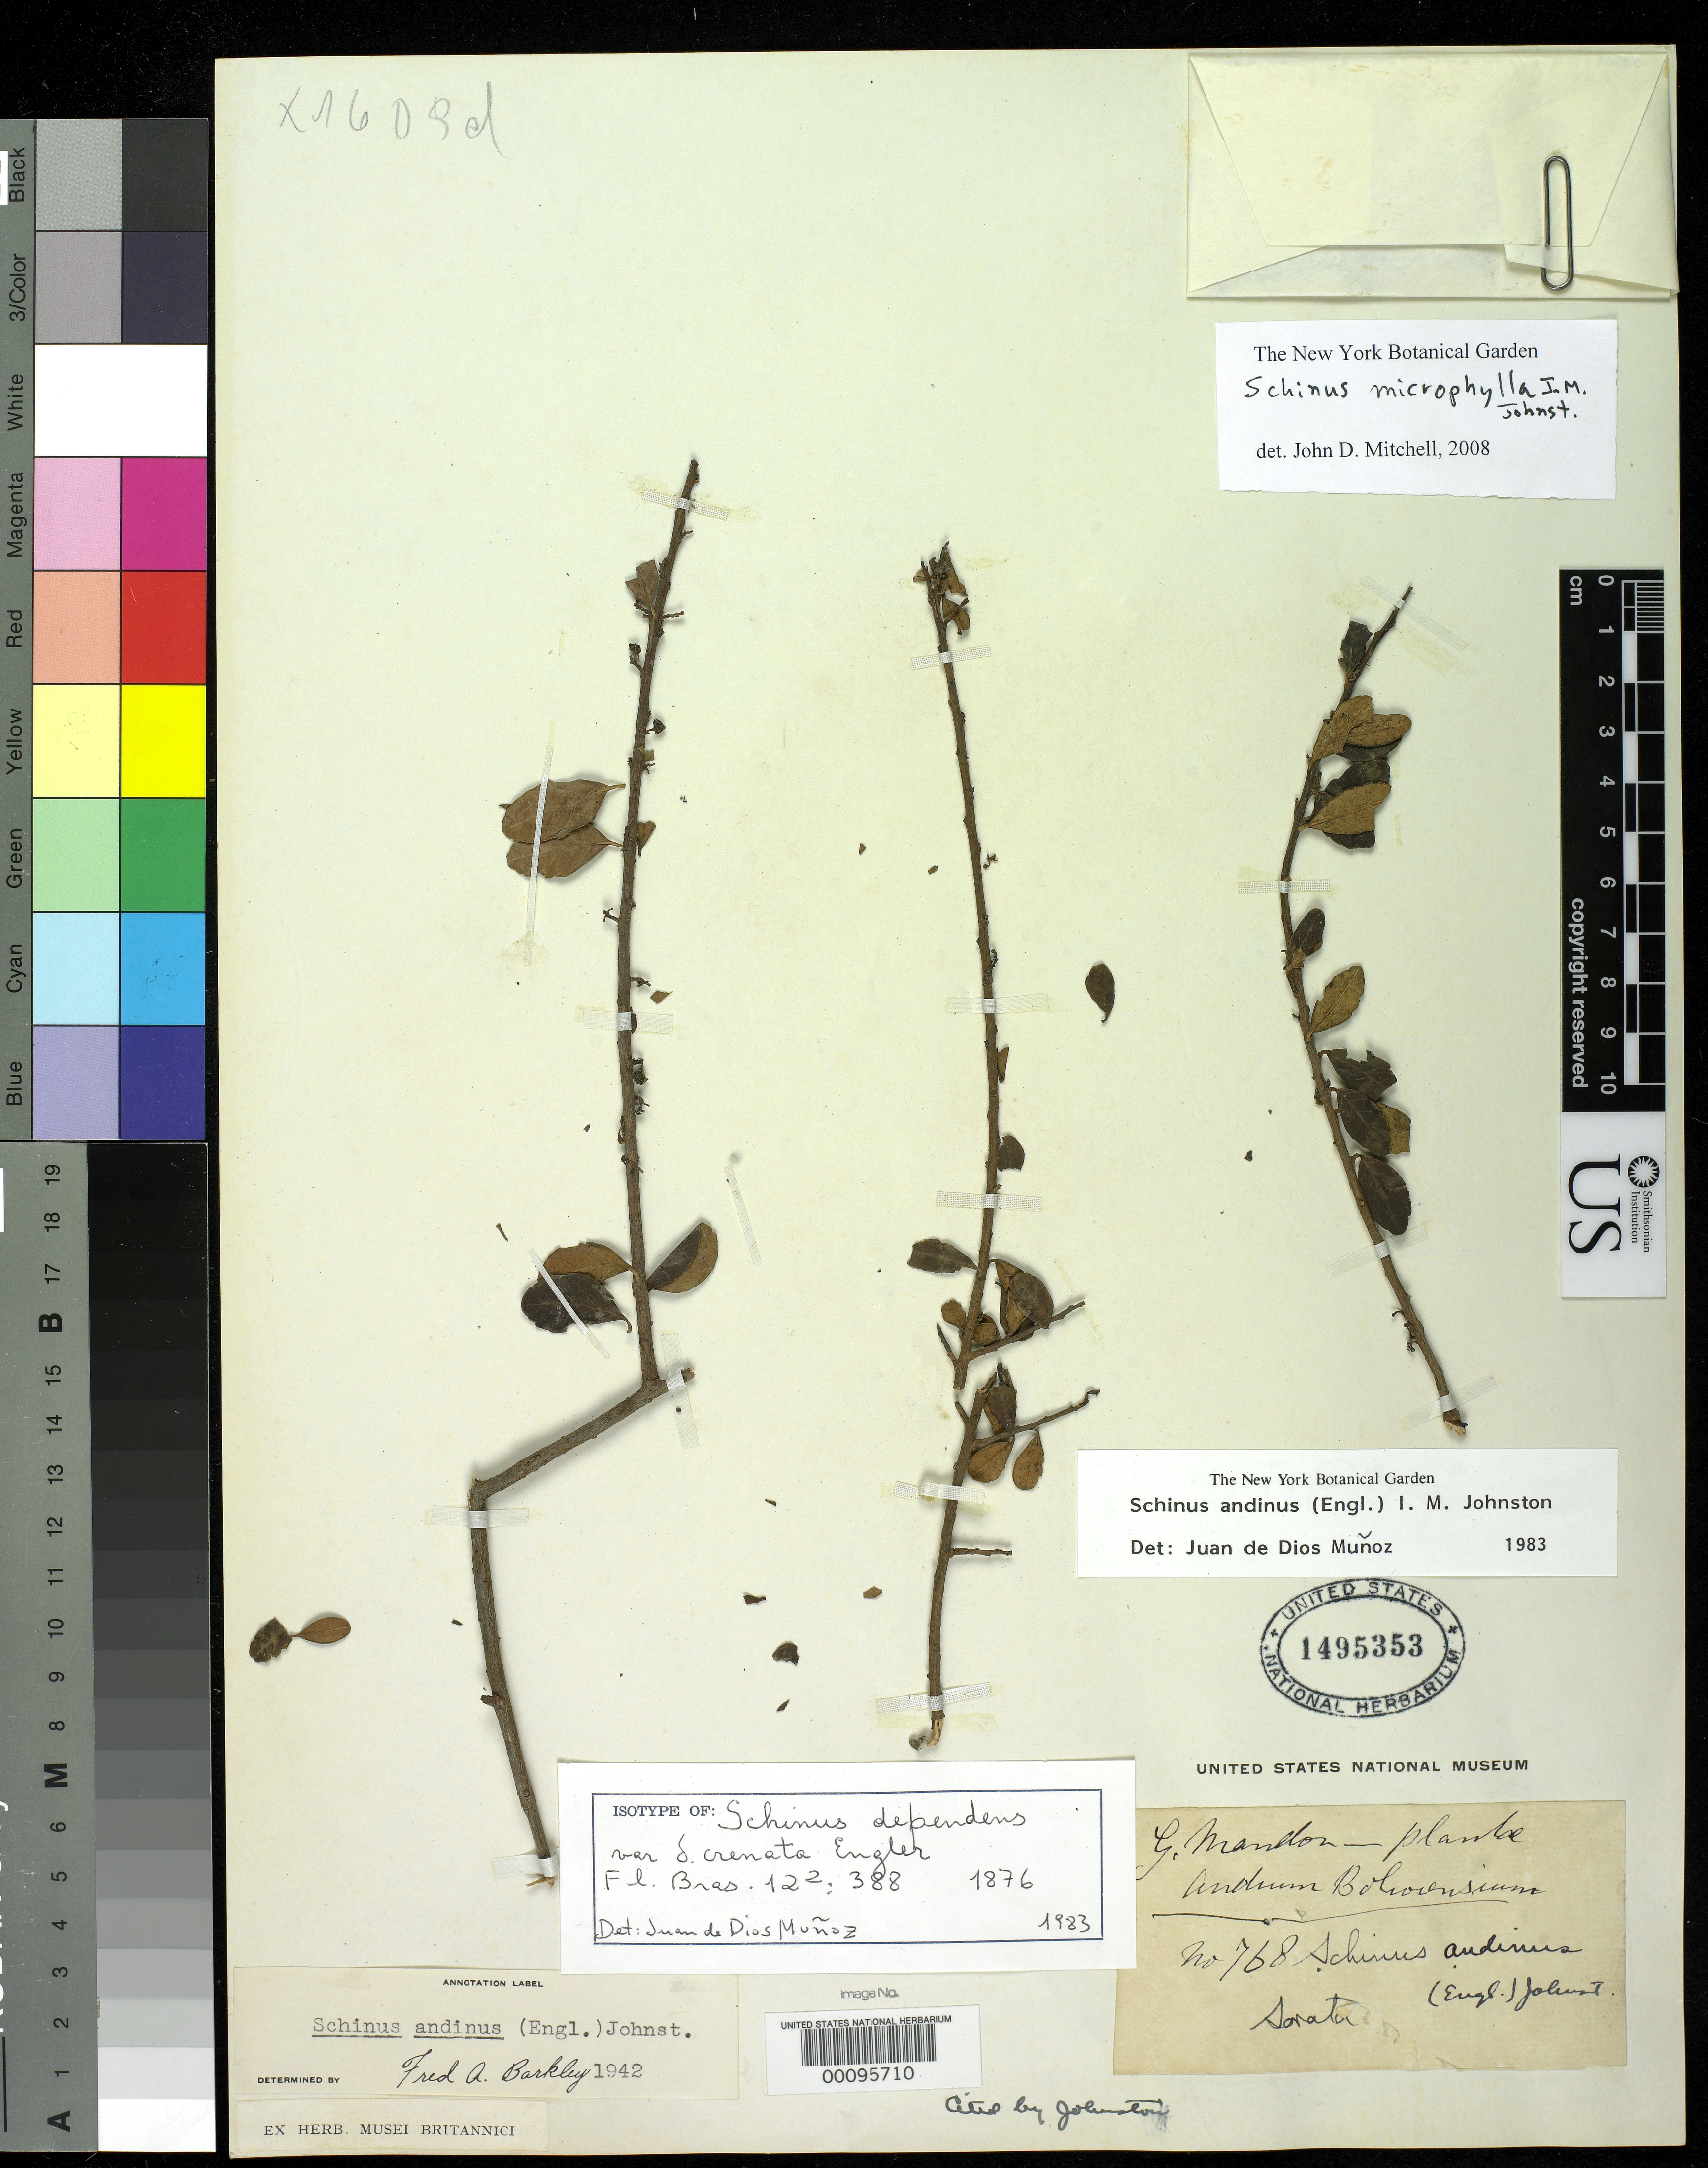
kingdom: Plantae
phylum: Tracheophyta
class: Magnoliopsida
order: Sapindales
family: Anacardiaceae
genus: Schinus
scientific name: Schinus dependens var. crenata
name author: Engl. in Mart.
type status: Isotype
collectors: G. Mandon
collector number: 768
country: Bolivia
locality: Mapiri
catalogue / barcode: US 1495353